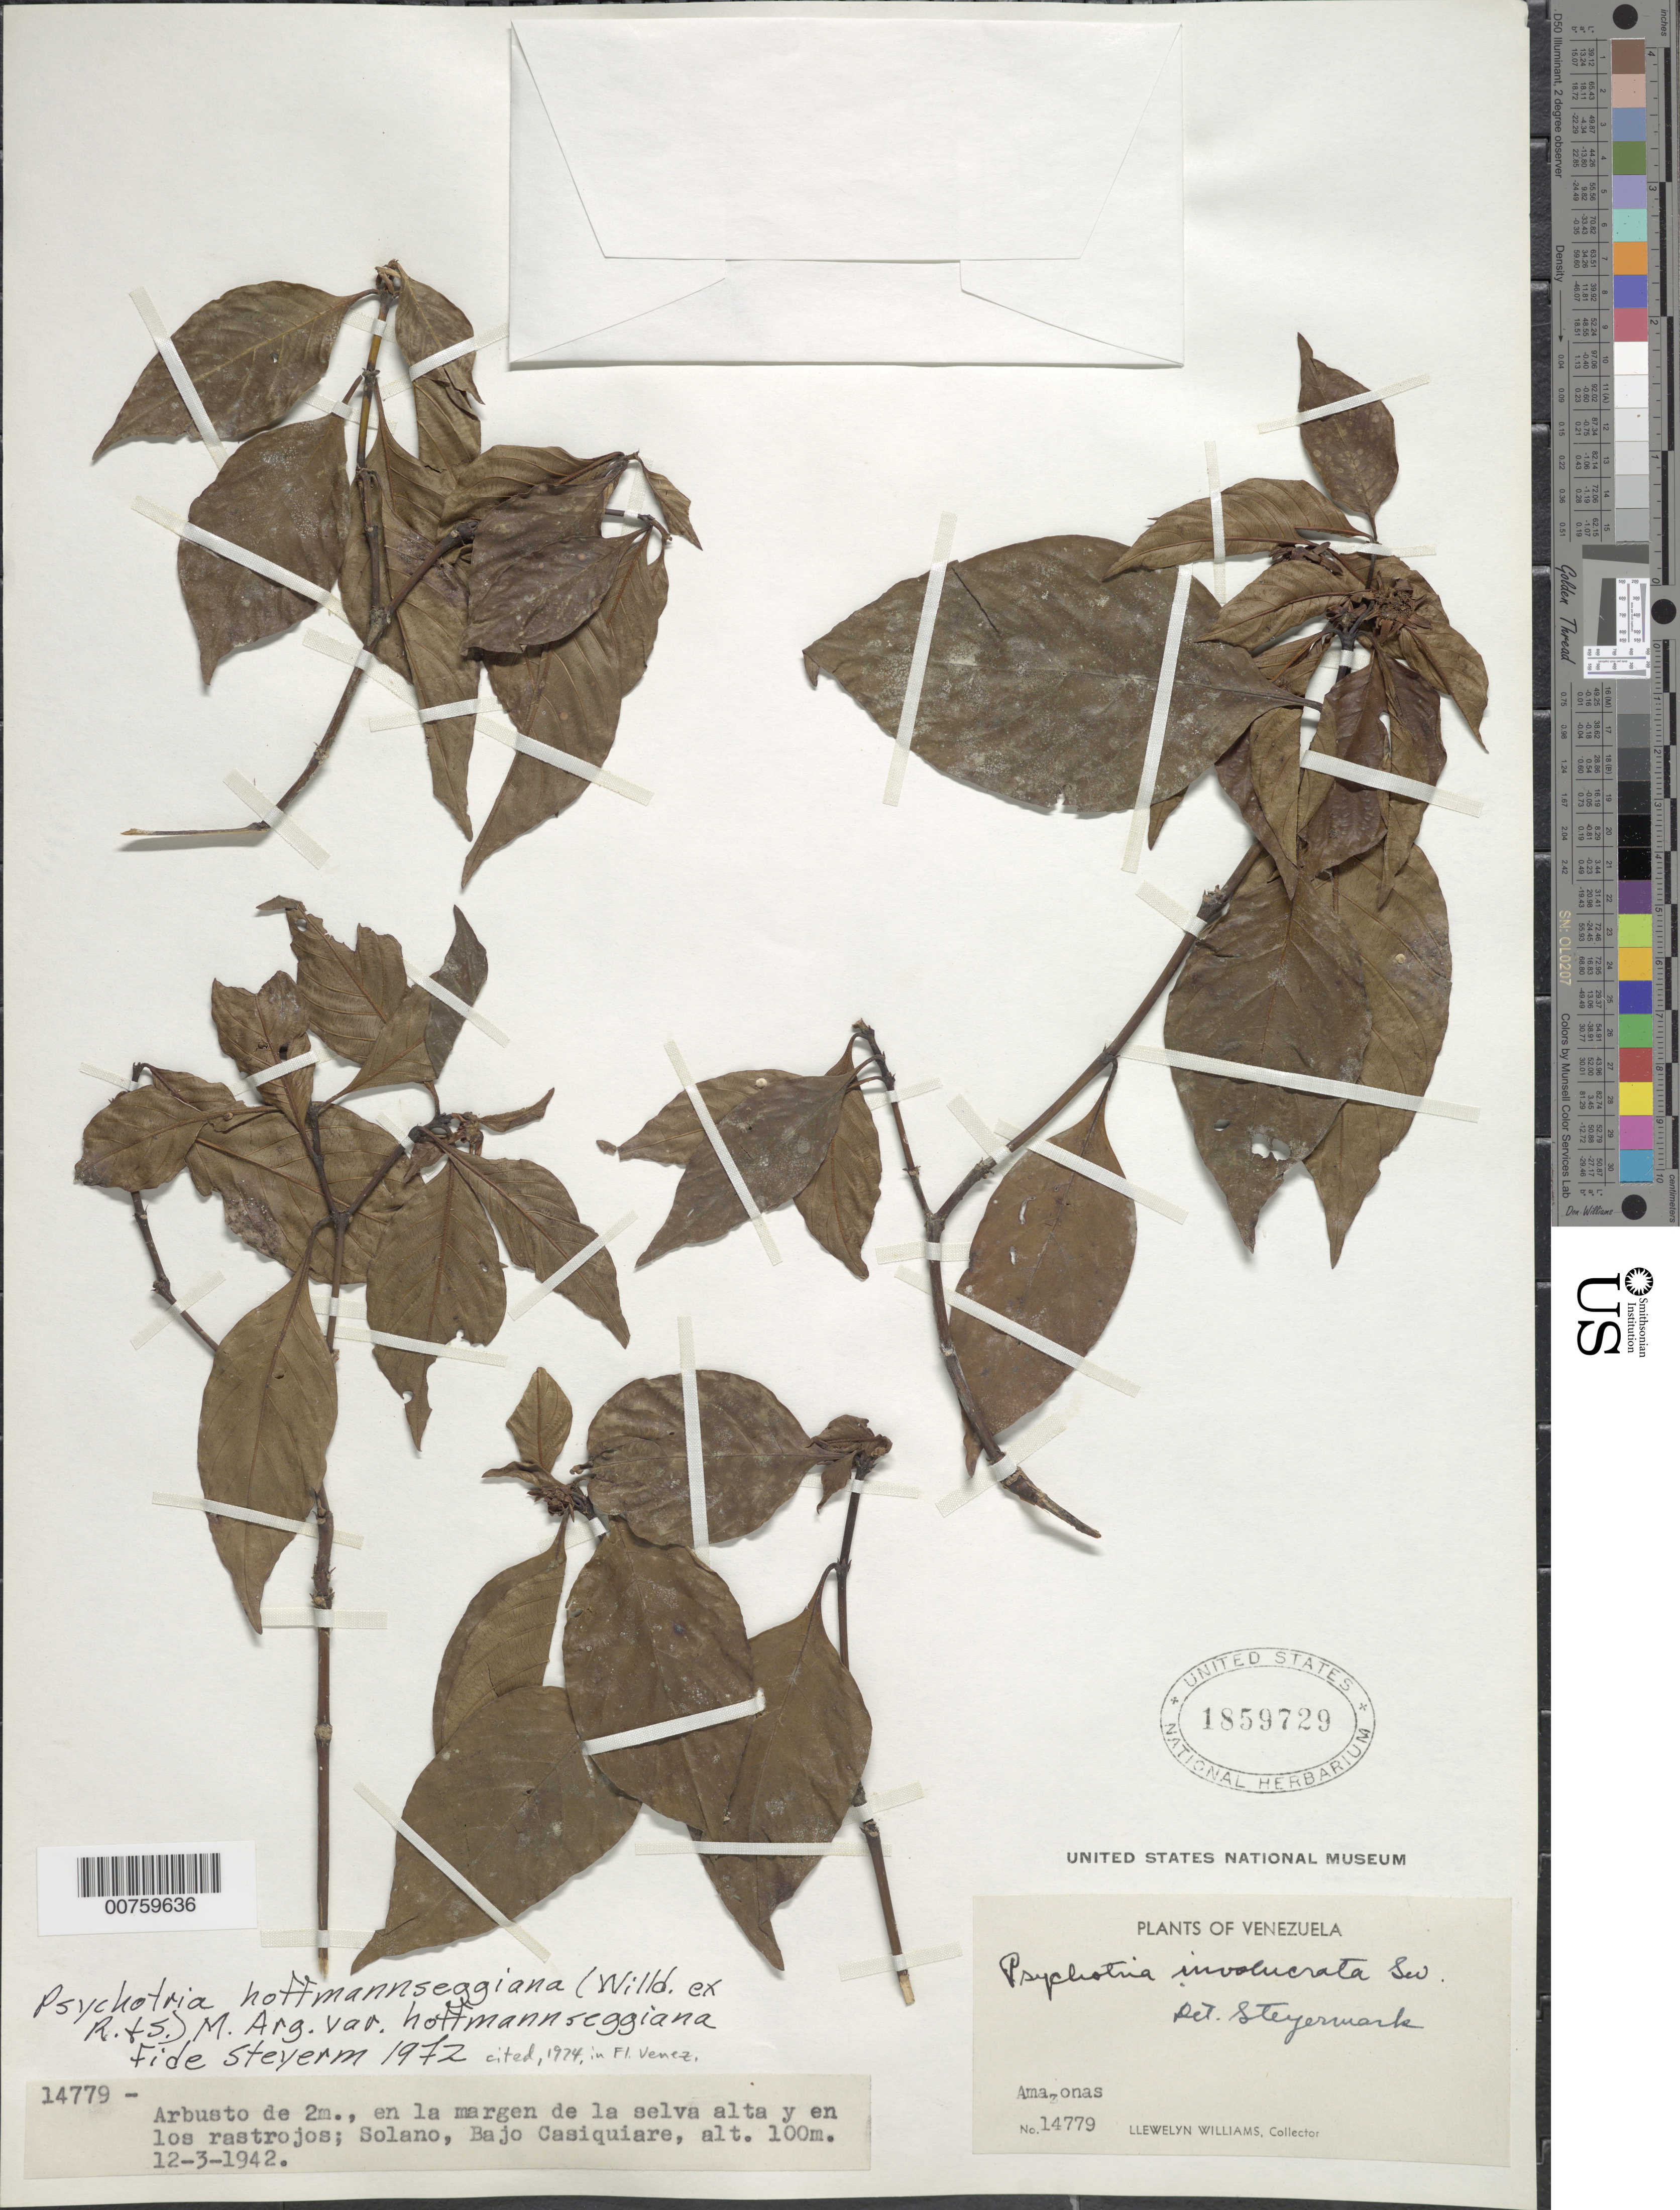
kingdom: Plantae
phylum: Tracheophyta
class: Magnoliopsida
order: Gentianales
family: Rubiaceae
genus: Psychotria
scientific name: Psychotria hoffmannseggiana var. hoffmanneseggiana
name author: (Willd. ex Roem. & Schult.) Müll. Arg.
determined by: Steyermark, Julian A., (VEN)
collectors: Ll. Williams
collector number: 14779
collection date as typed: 12-Mar-42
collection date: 1942-03-12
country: Venezuela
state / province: Amazonas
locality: Solano, Bajo Río Casiquiare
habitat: Margen de la selva alta y en los rastrojos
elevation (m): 100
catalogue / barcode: US 1859729